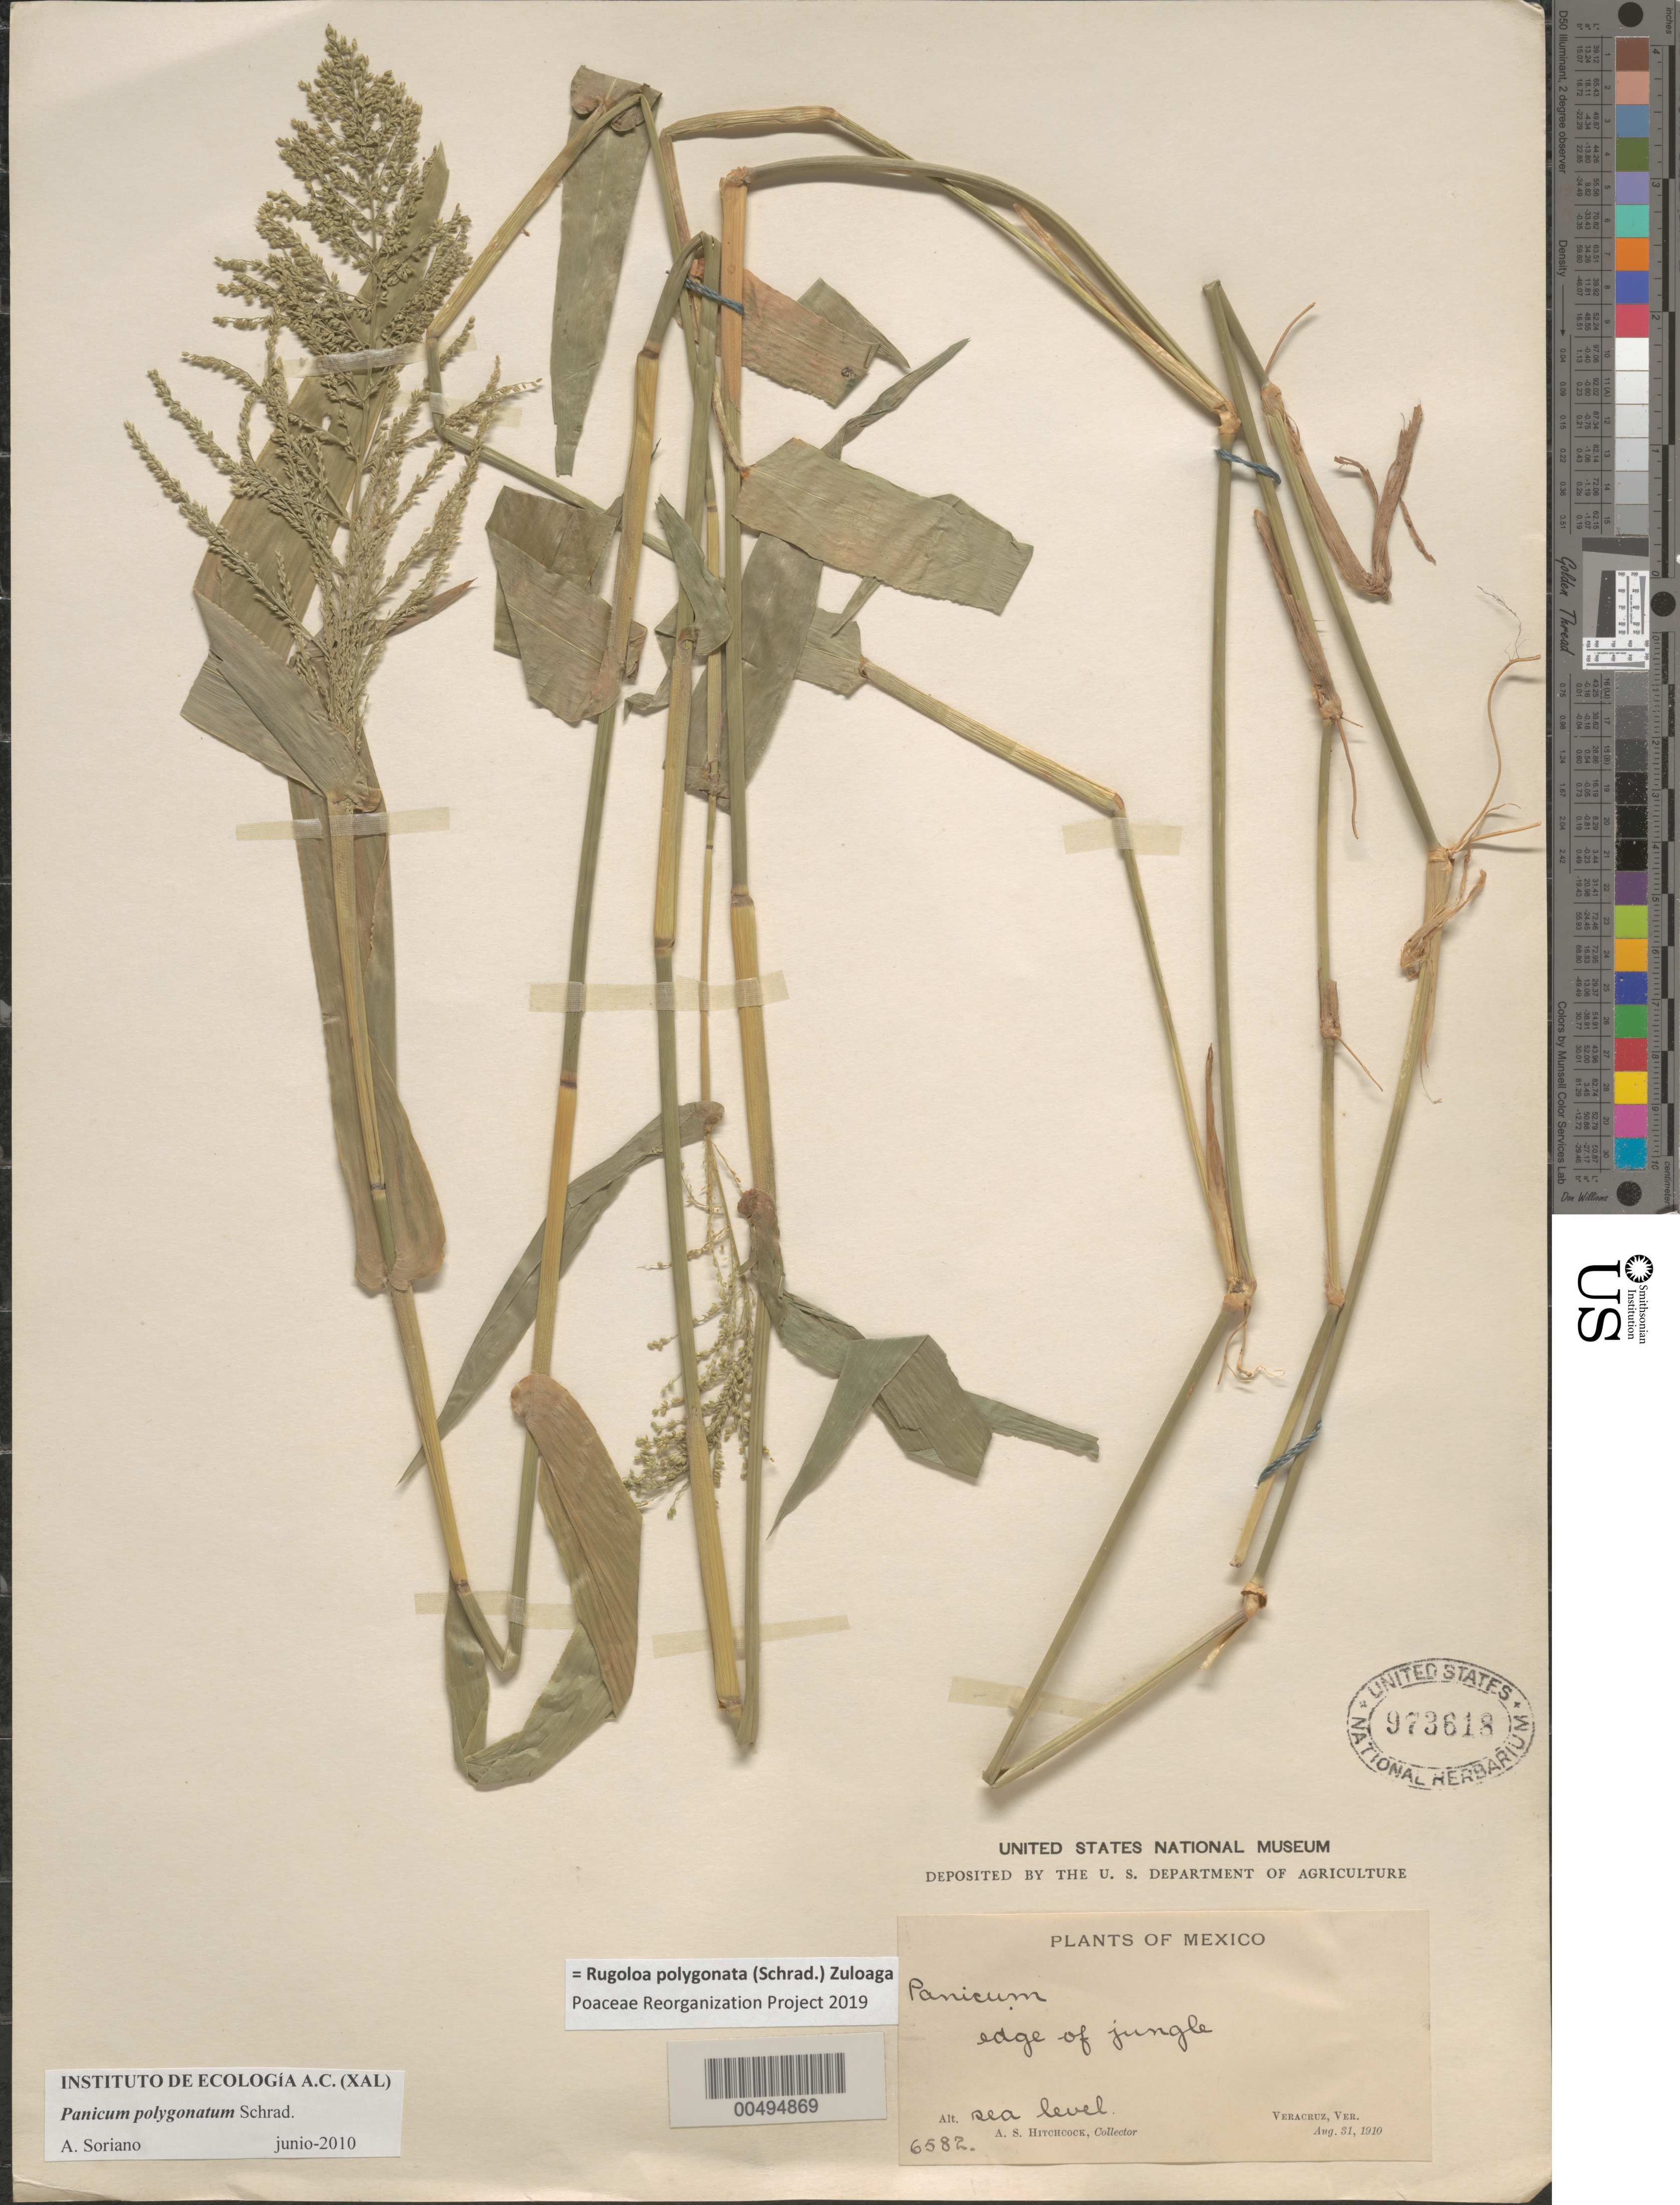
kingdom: Plantae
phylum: Tracheophyta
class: Liliopsida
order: Poales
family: Poaceae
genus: Panicum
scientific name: Panicum polygonatum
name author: Schrad. ex Roem. & Schult.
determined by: Soriano, A.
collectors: A. S. Hitchcock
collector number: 6582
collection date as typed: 31 Aug 1910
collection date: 1910-08-31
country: Mexico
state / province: Veracruz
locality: Veracruz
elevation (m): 0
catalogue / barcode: US 973618